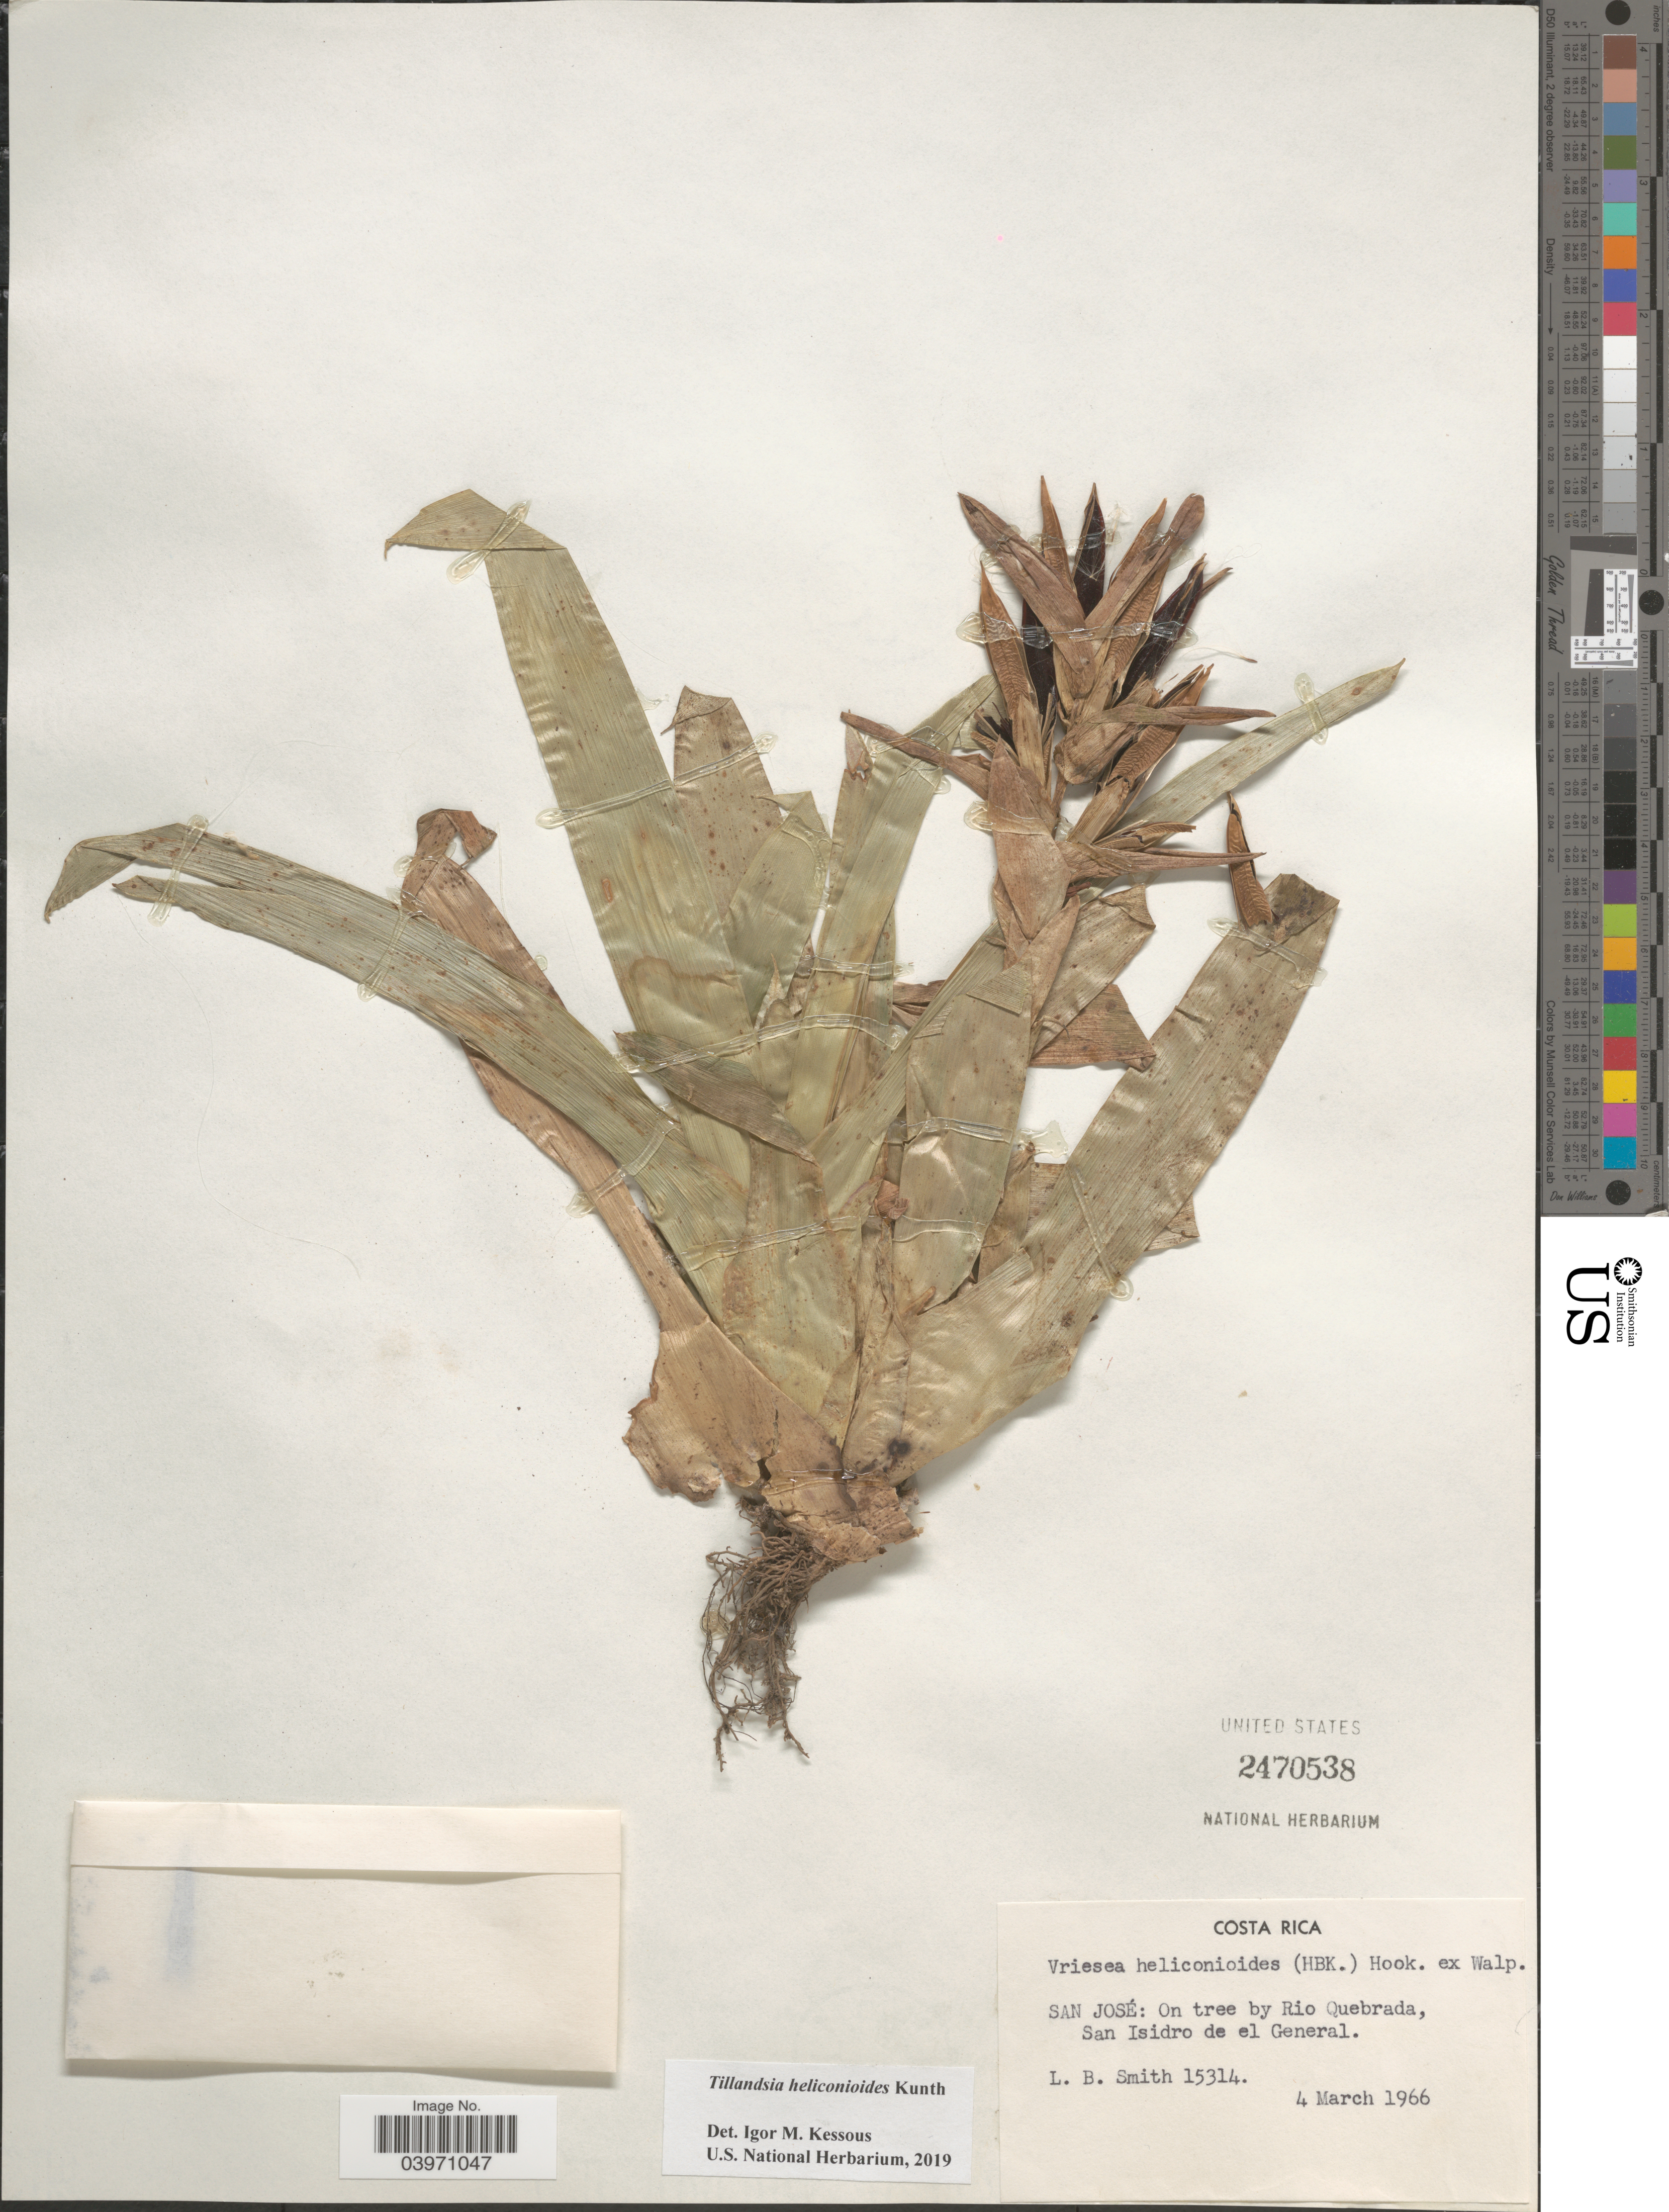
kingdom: Plantae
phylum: Tracheophyta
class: Liliopsida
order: Poales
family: Bromeliaceae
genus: Tillandsia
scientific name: Tillandsia heliconioides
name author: Kunth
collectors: L. Smith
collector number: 15314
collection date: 1966-03-04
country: Costa Rica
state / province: San José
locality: On tree by Rio Quebrada, San Isidro de el General.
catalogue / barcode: US 2470538